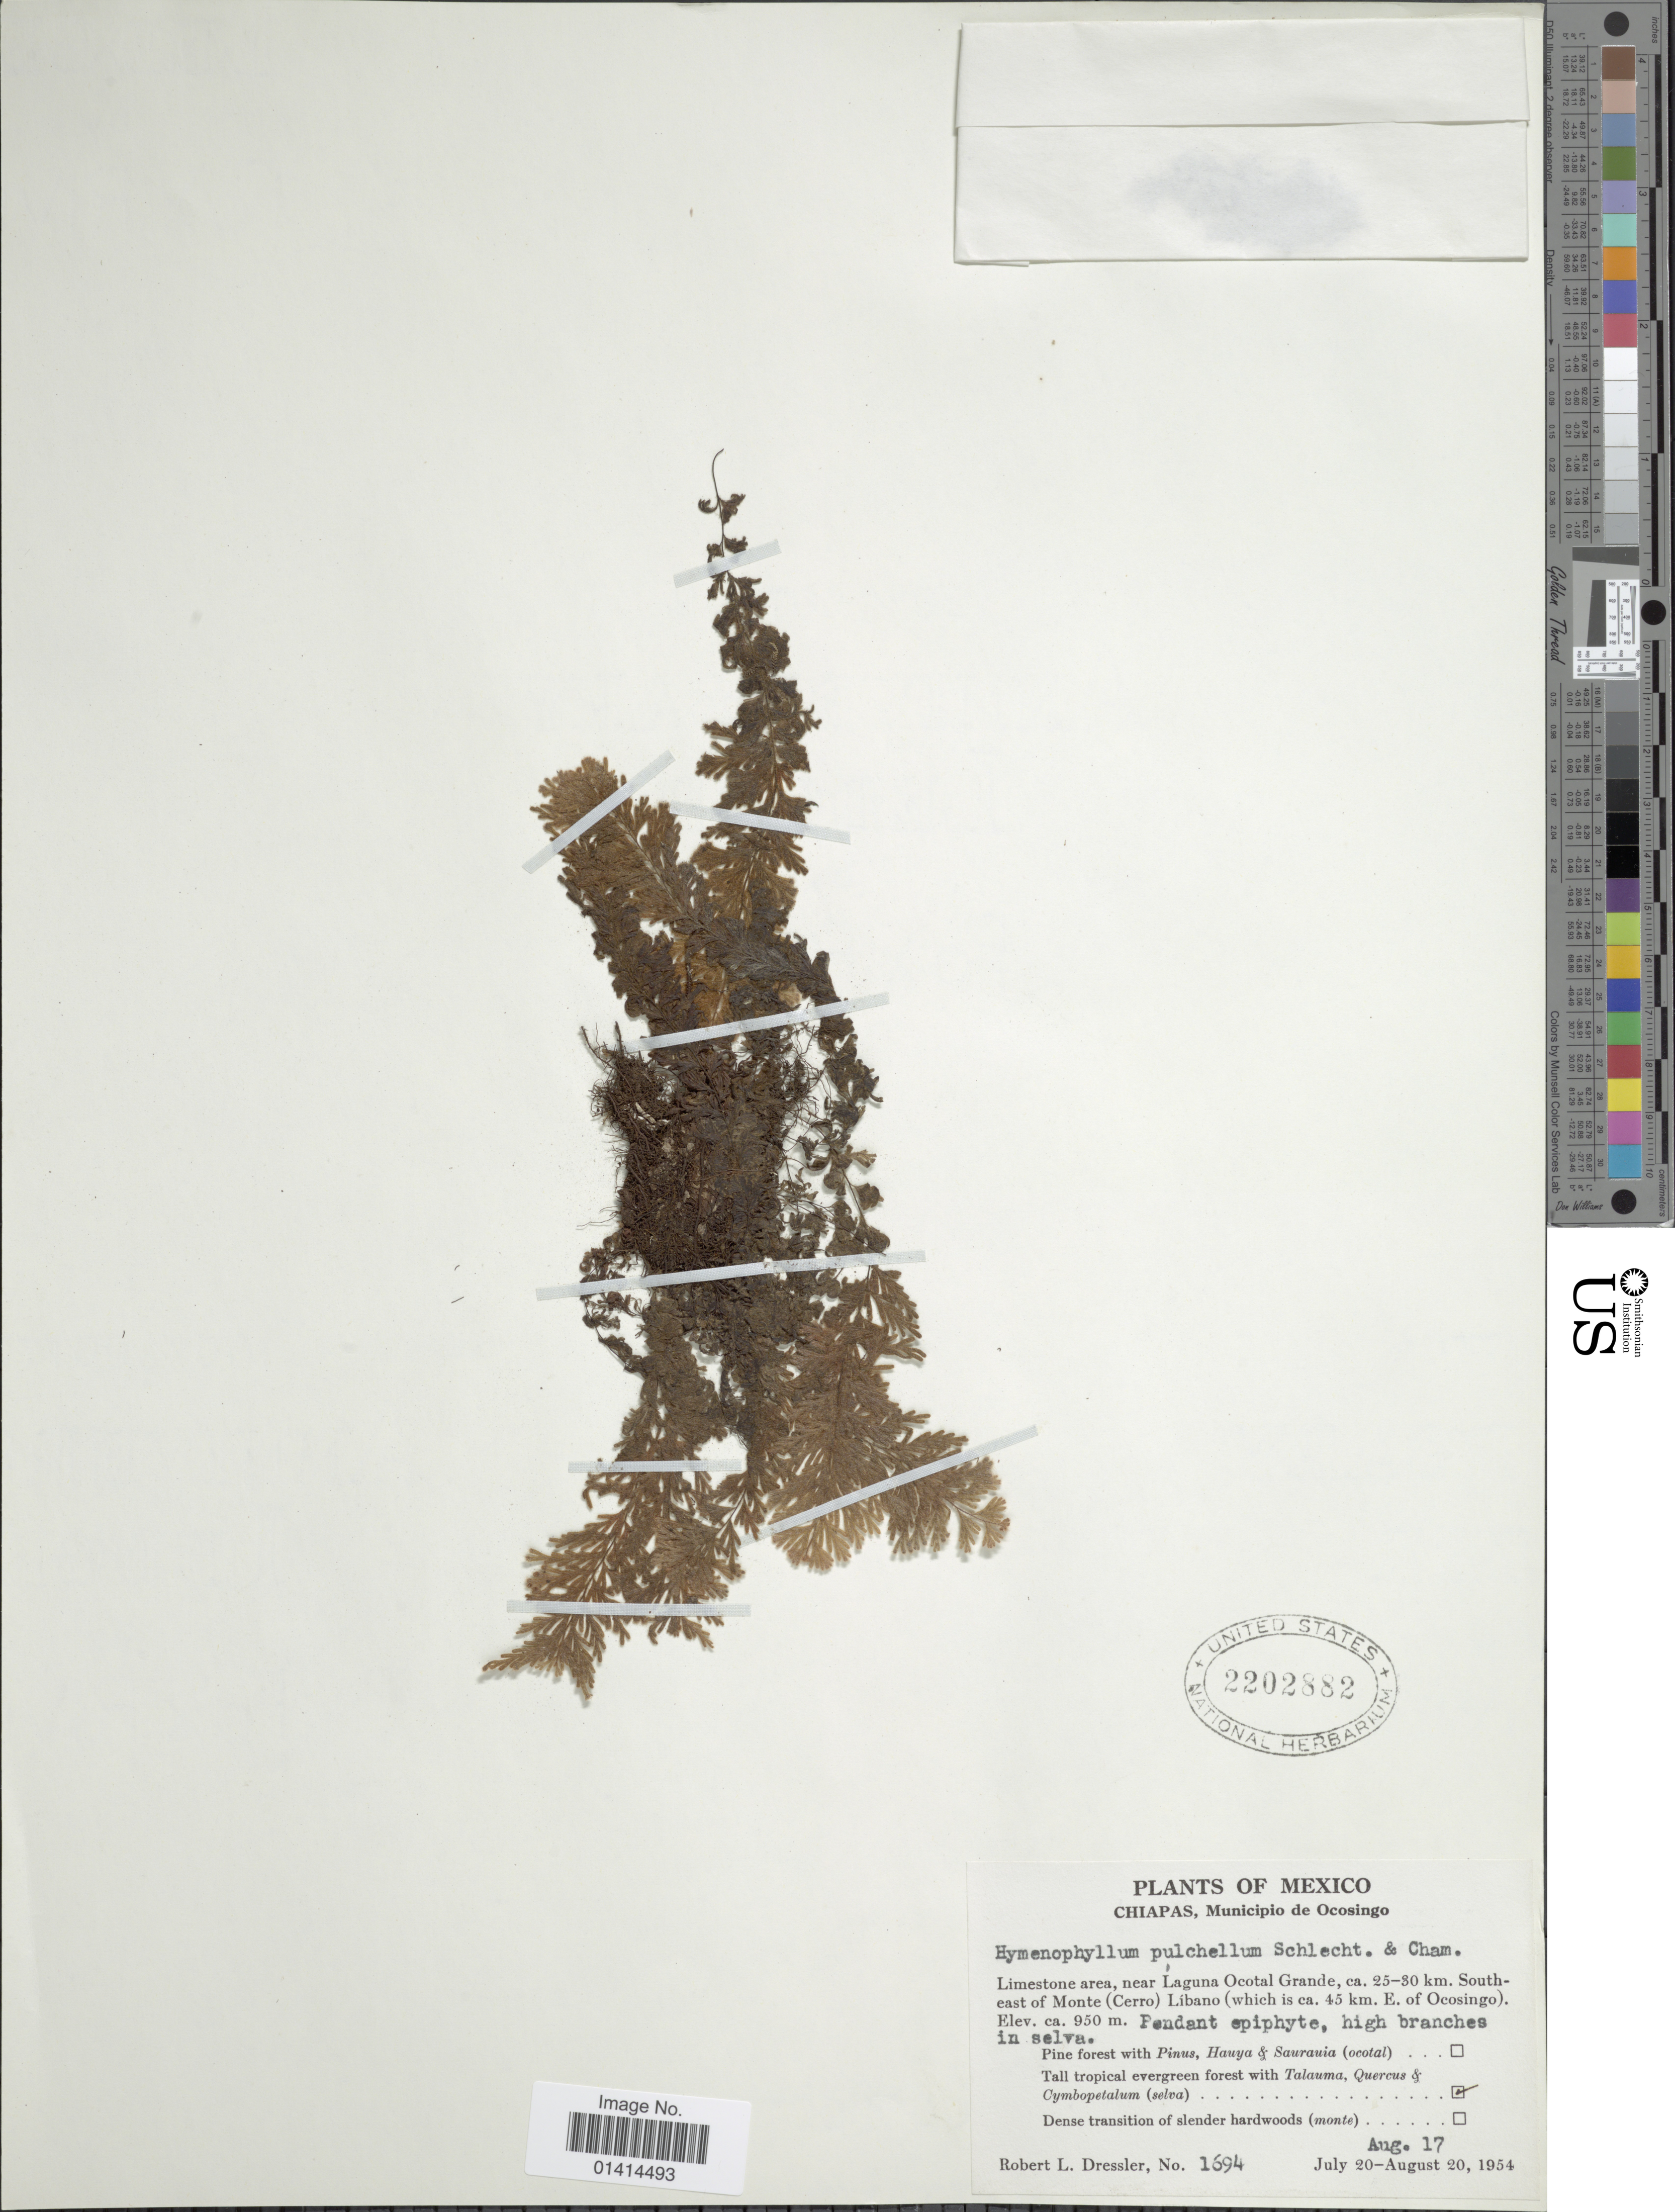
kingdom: Plantae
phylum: Tracheophyta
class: Polypodiopsida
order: Hymenophyllales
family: Hymenophyllaceae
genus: Hymenophyllum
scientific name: Hymenophyllum pulchellum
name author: Schltdl. & Cham.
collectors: R. Dressler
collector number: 1694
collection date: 1954-07-20/1954-08-20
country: Mexico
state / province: Chiapas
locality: Municpio de Ocosingo, Limestone area, near Laguna Ocotal Grande, ca 25-30 km. Southeast of Monte (Cerro) Libano (wich is ca 45 km E of Ocosingo)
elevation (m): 950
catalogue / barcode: US 2202882